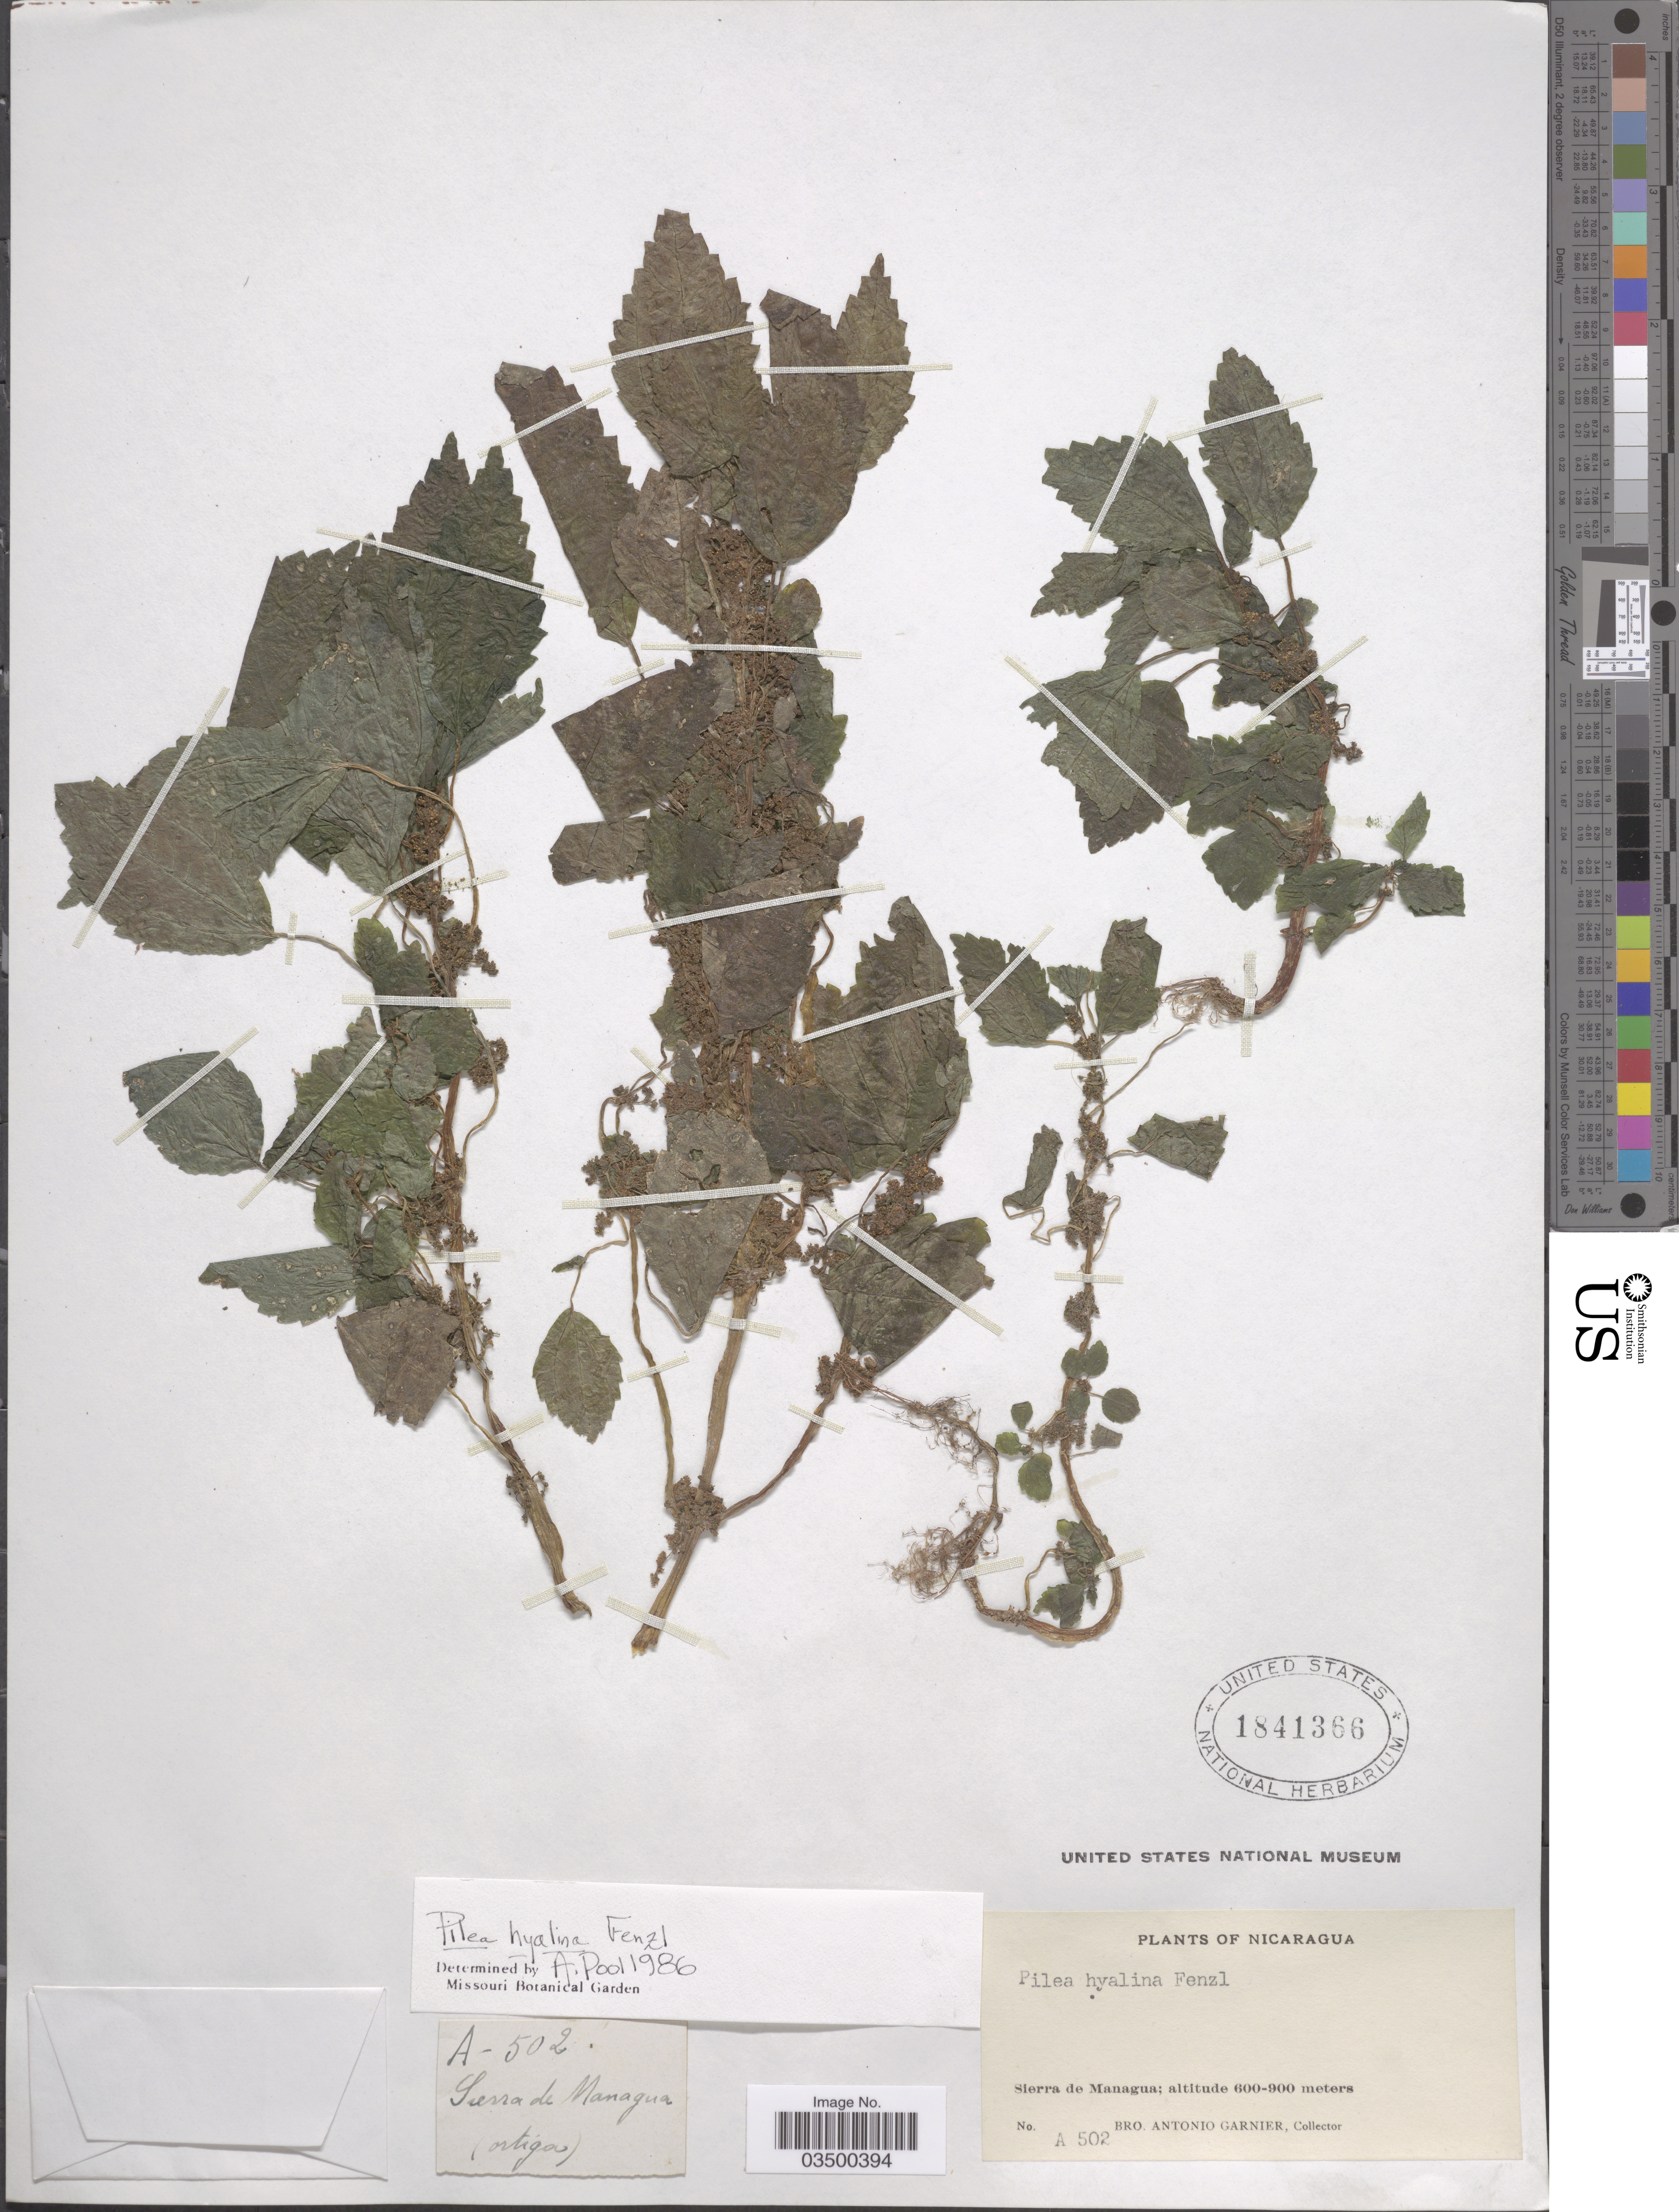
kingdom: Plantae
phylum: Tracheophyta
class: Magnoliopsida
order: Rosales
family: Urticaceae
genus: Pilea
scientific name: Pilea hyalina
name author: Fenzl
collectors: Bro. A. Garnier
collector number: A502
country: Nicaragua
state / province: Managua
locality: Sierra de Managua.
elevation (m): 600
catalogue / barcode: US 1841366